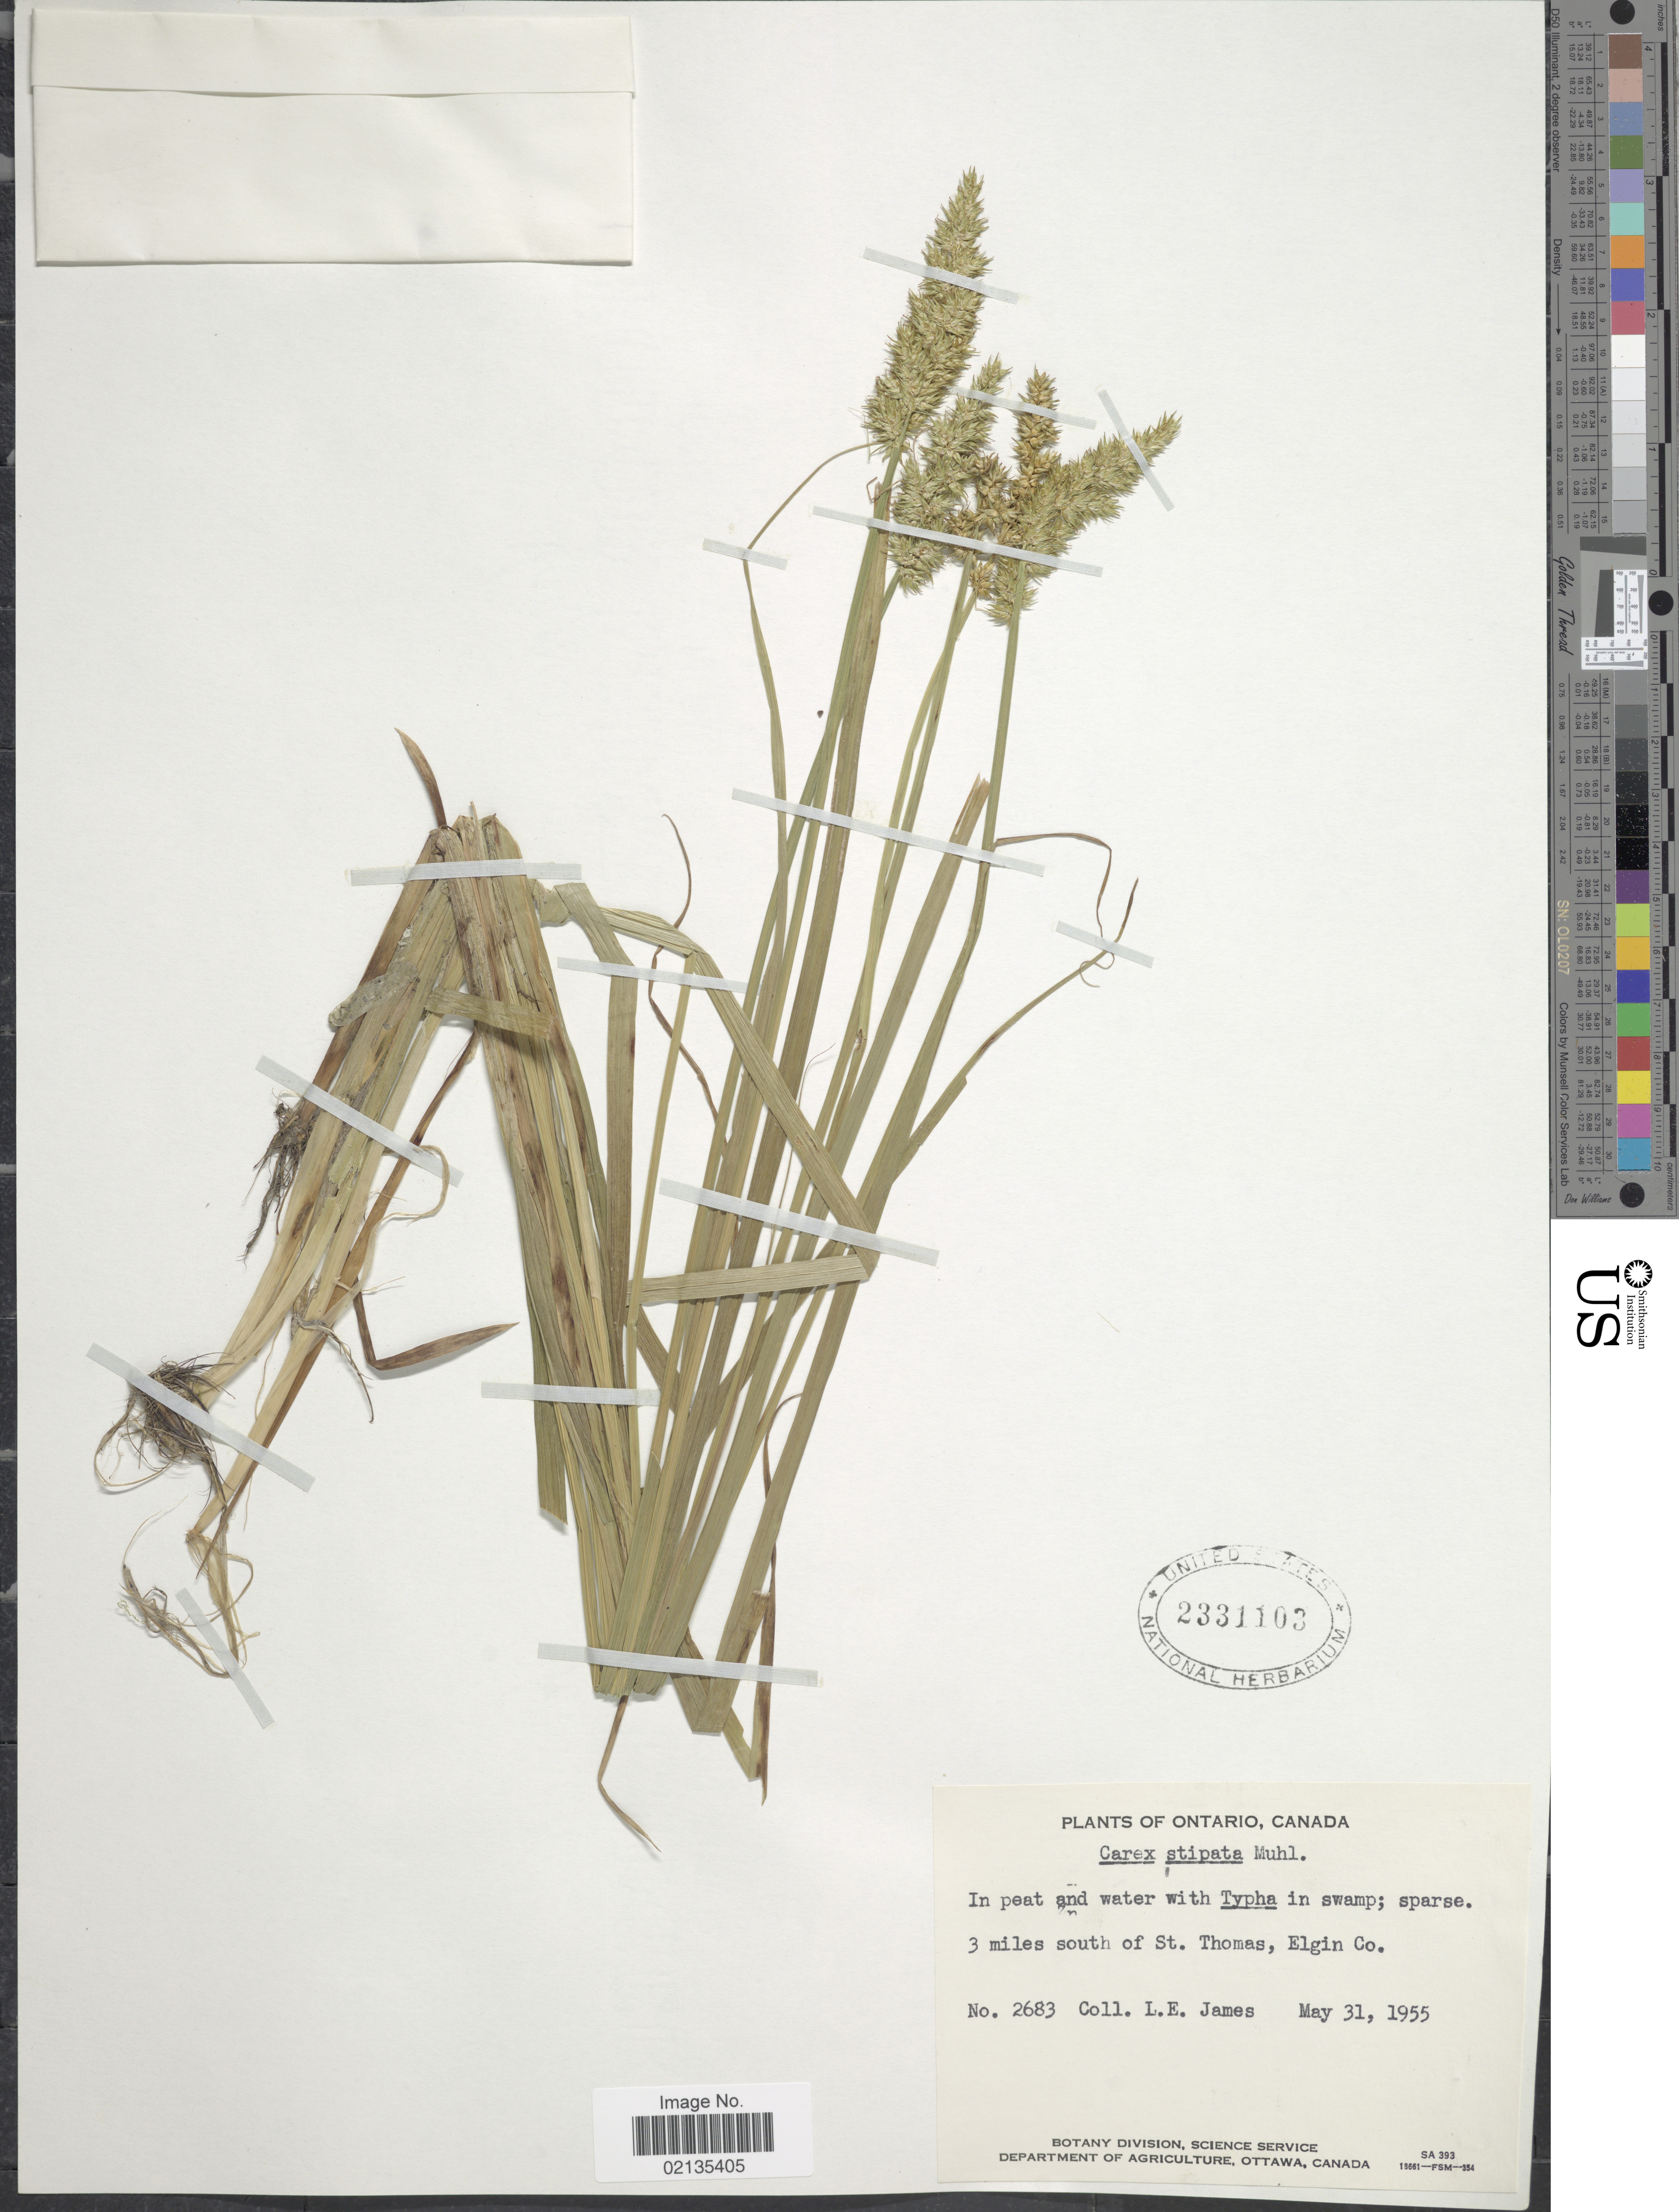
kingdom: Plantae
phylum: Tracheophyta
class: Liliopsida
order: Poales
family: Cyperaceae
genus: Carex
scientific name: Carex stipata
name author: Muhl. ex Willd.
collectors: L. E. James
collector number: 2683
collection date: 1955-05-31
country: Canada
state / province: Ontario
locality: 3 miles south of St. Thomas, Elgin Co.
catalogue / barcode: US 2331103